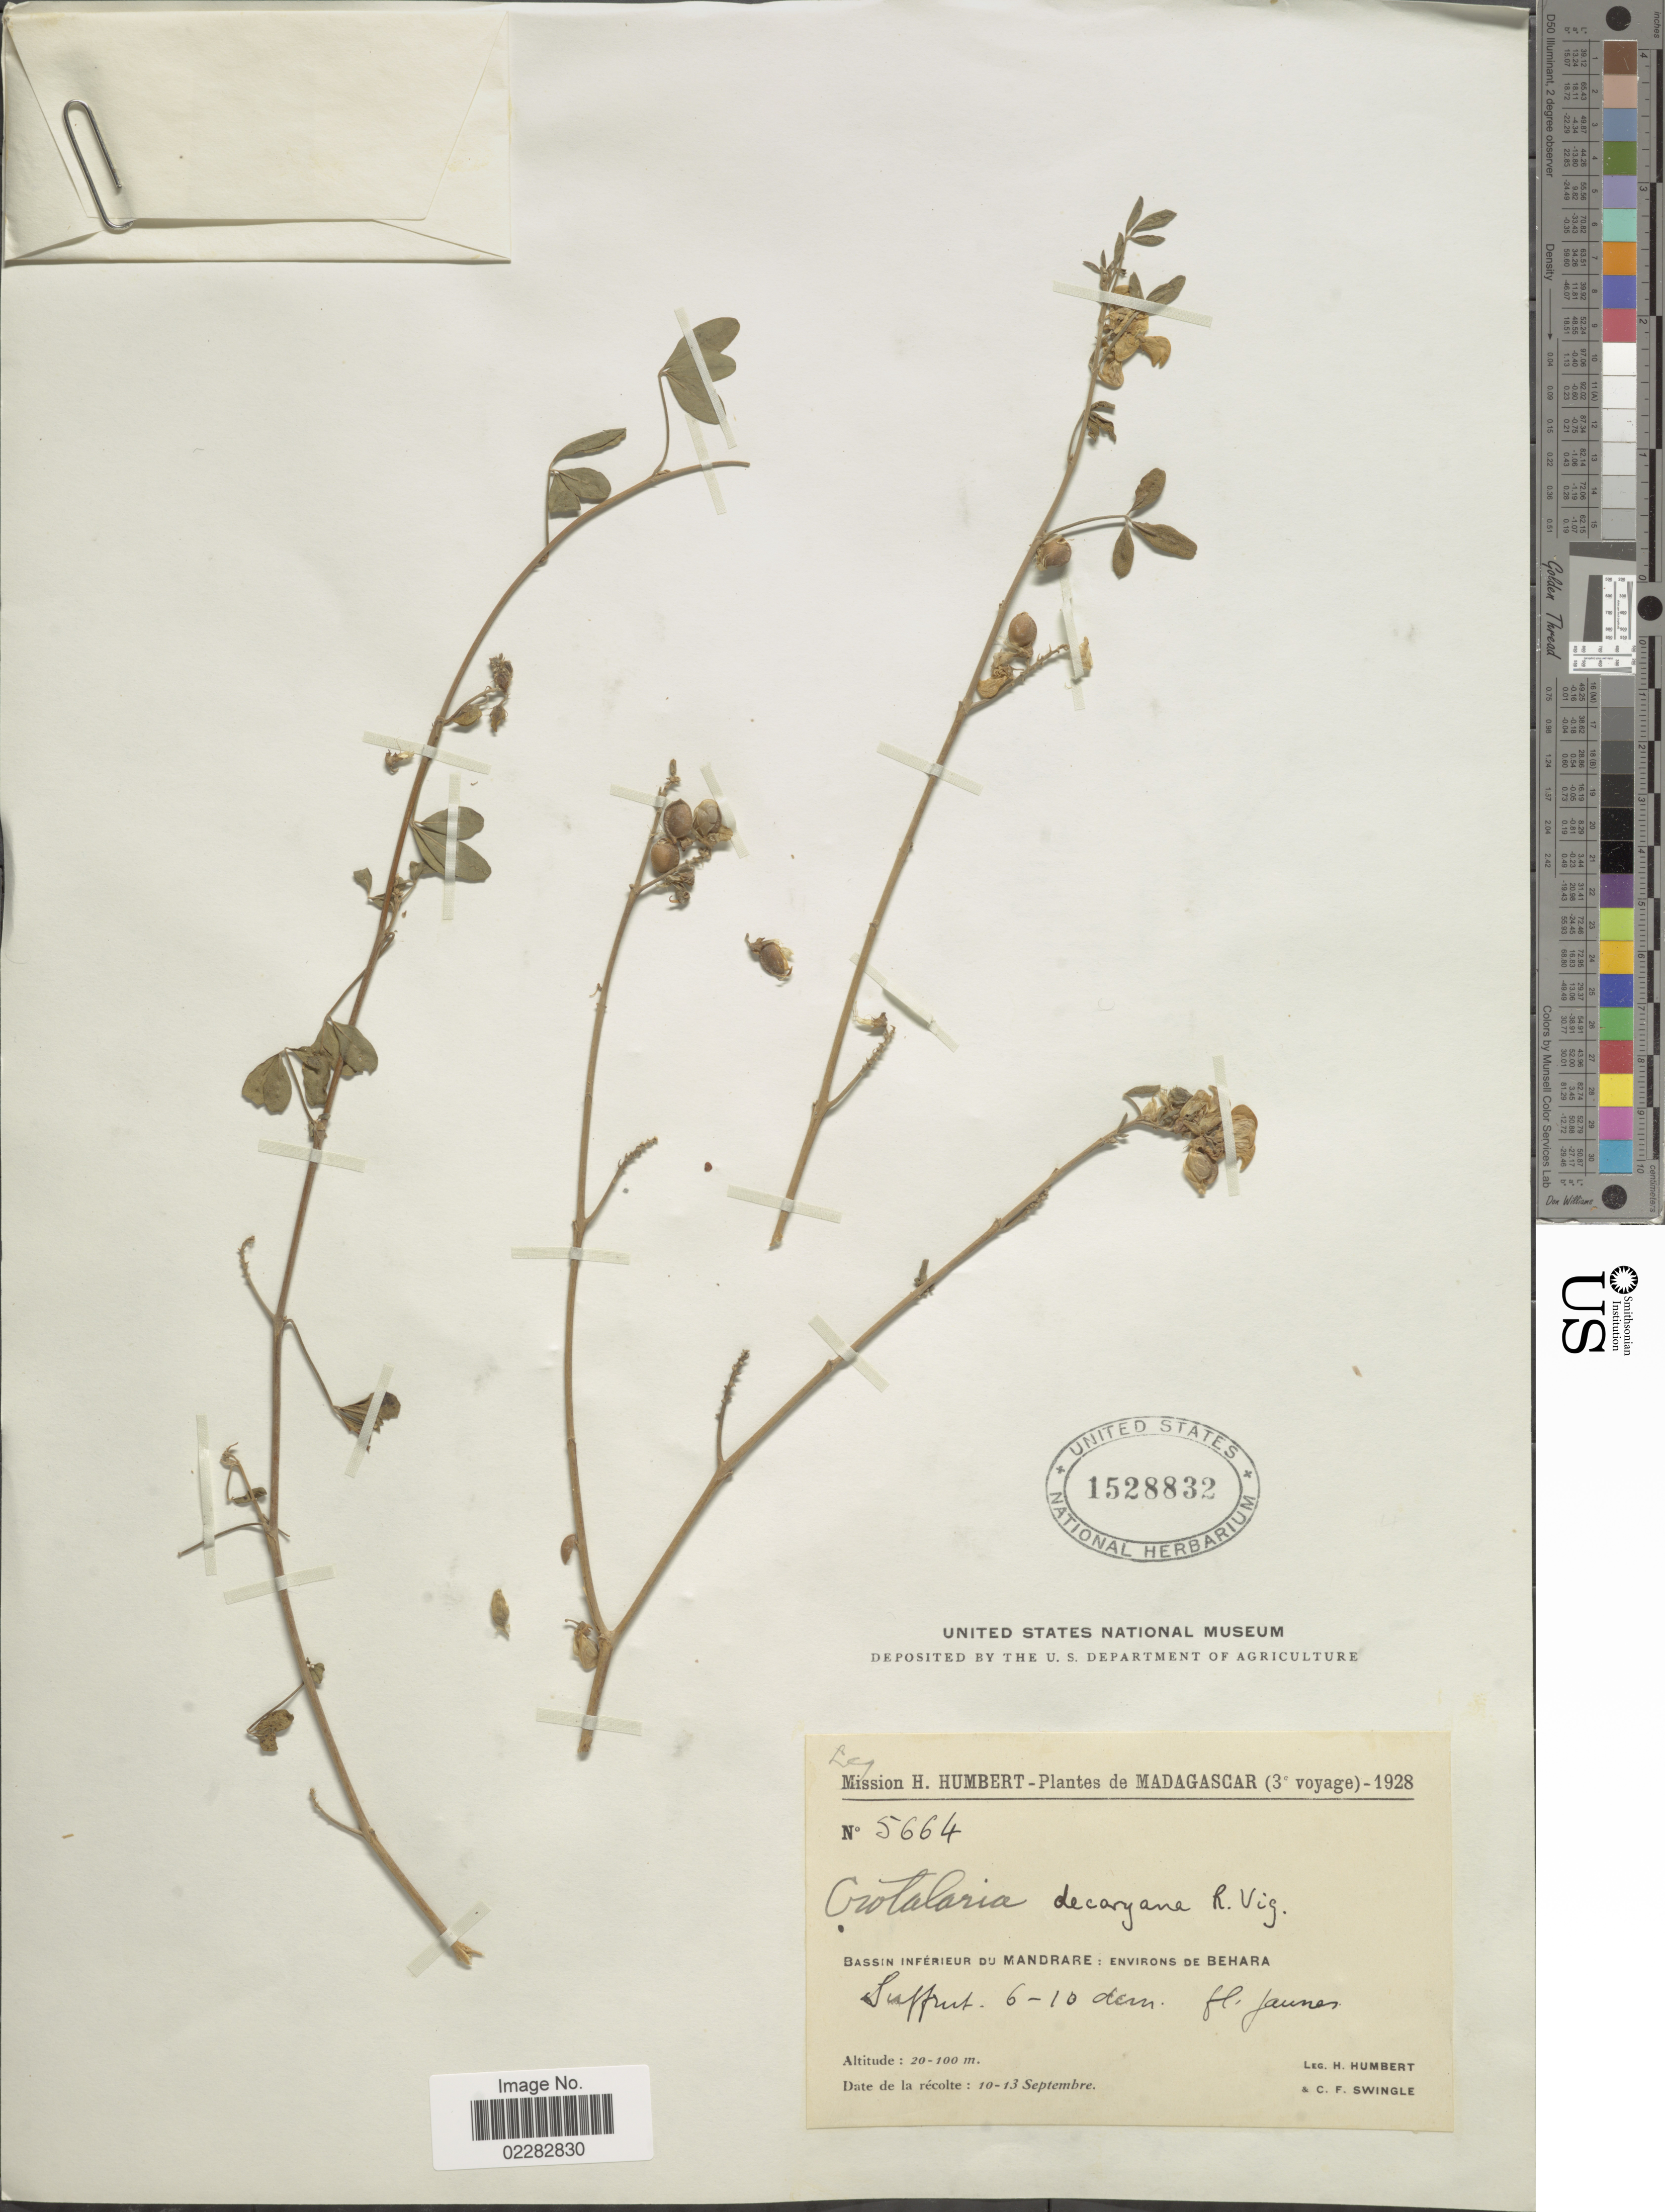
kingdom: Plantae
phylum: Tracheophyta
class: Magnoliopsida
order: Fabales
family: Fabaceae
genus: Crotalaria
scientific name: Crotalaria decaryana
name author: R. Vig.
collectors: H. Humbert & C. Swingle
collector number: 5664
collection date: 1928-09-10/1928-09-13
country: Madagascar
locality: Bassin inferieur du Mandare: environs de Behara.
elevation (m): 20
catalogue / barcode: US 1528832